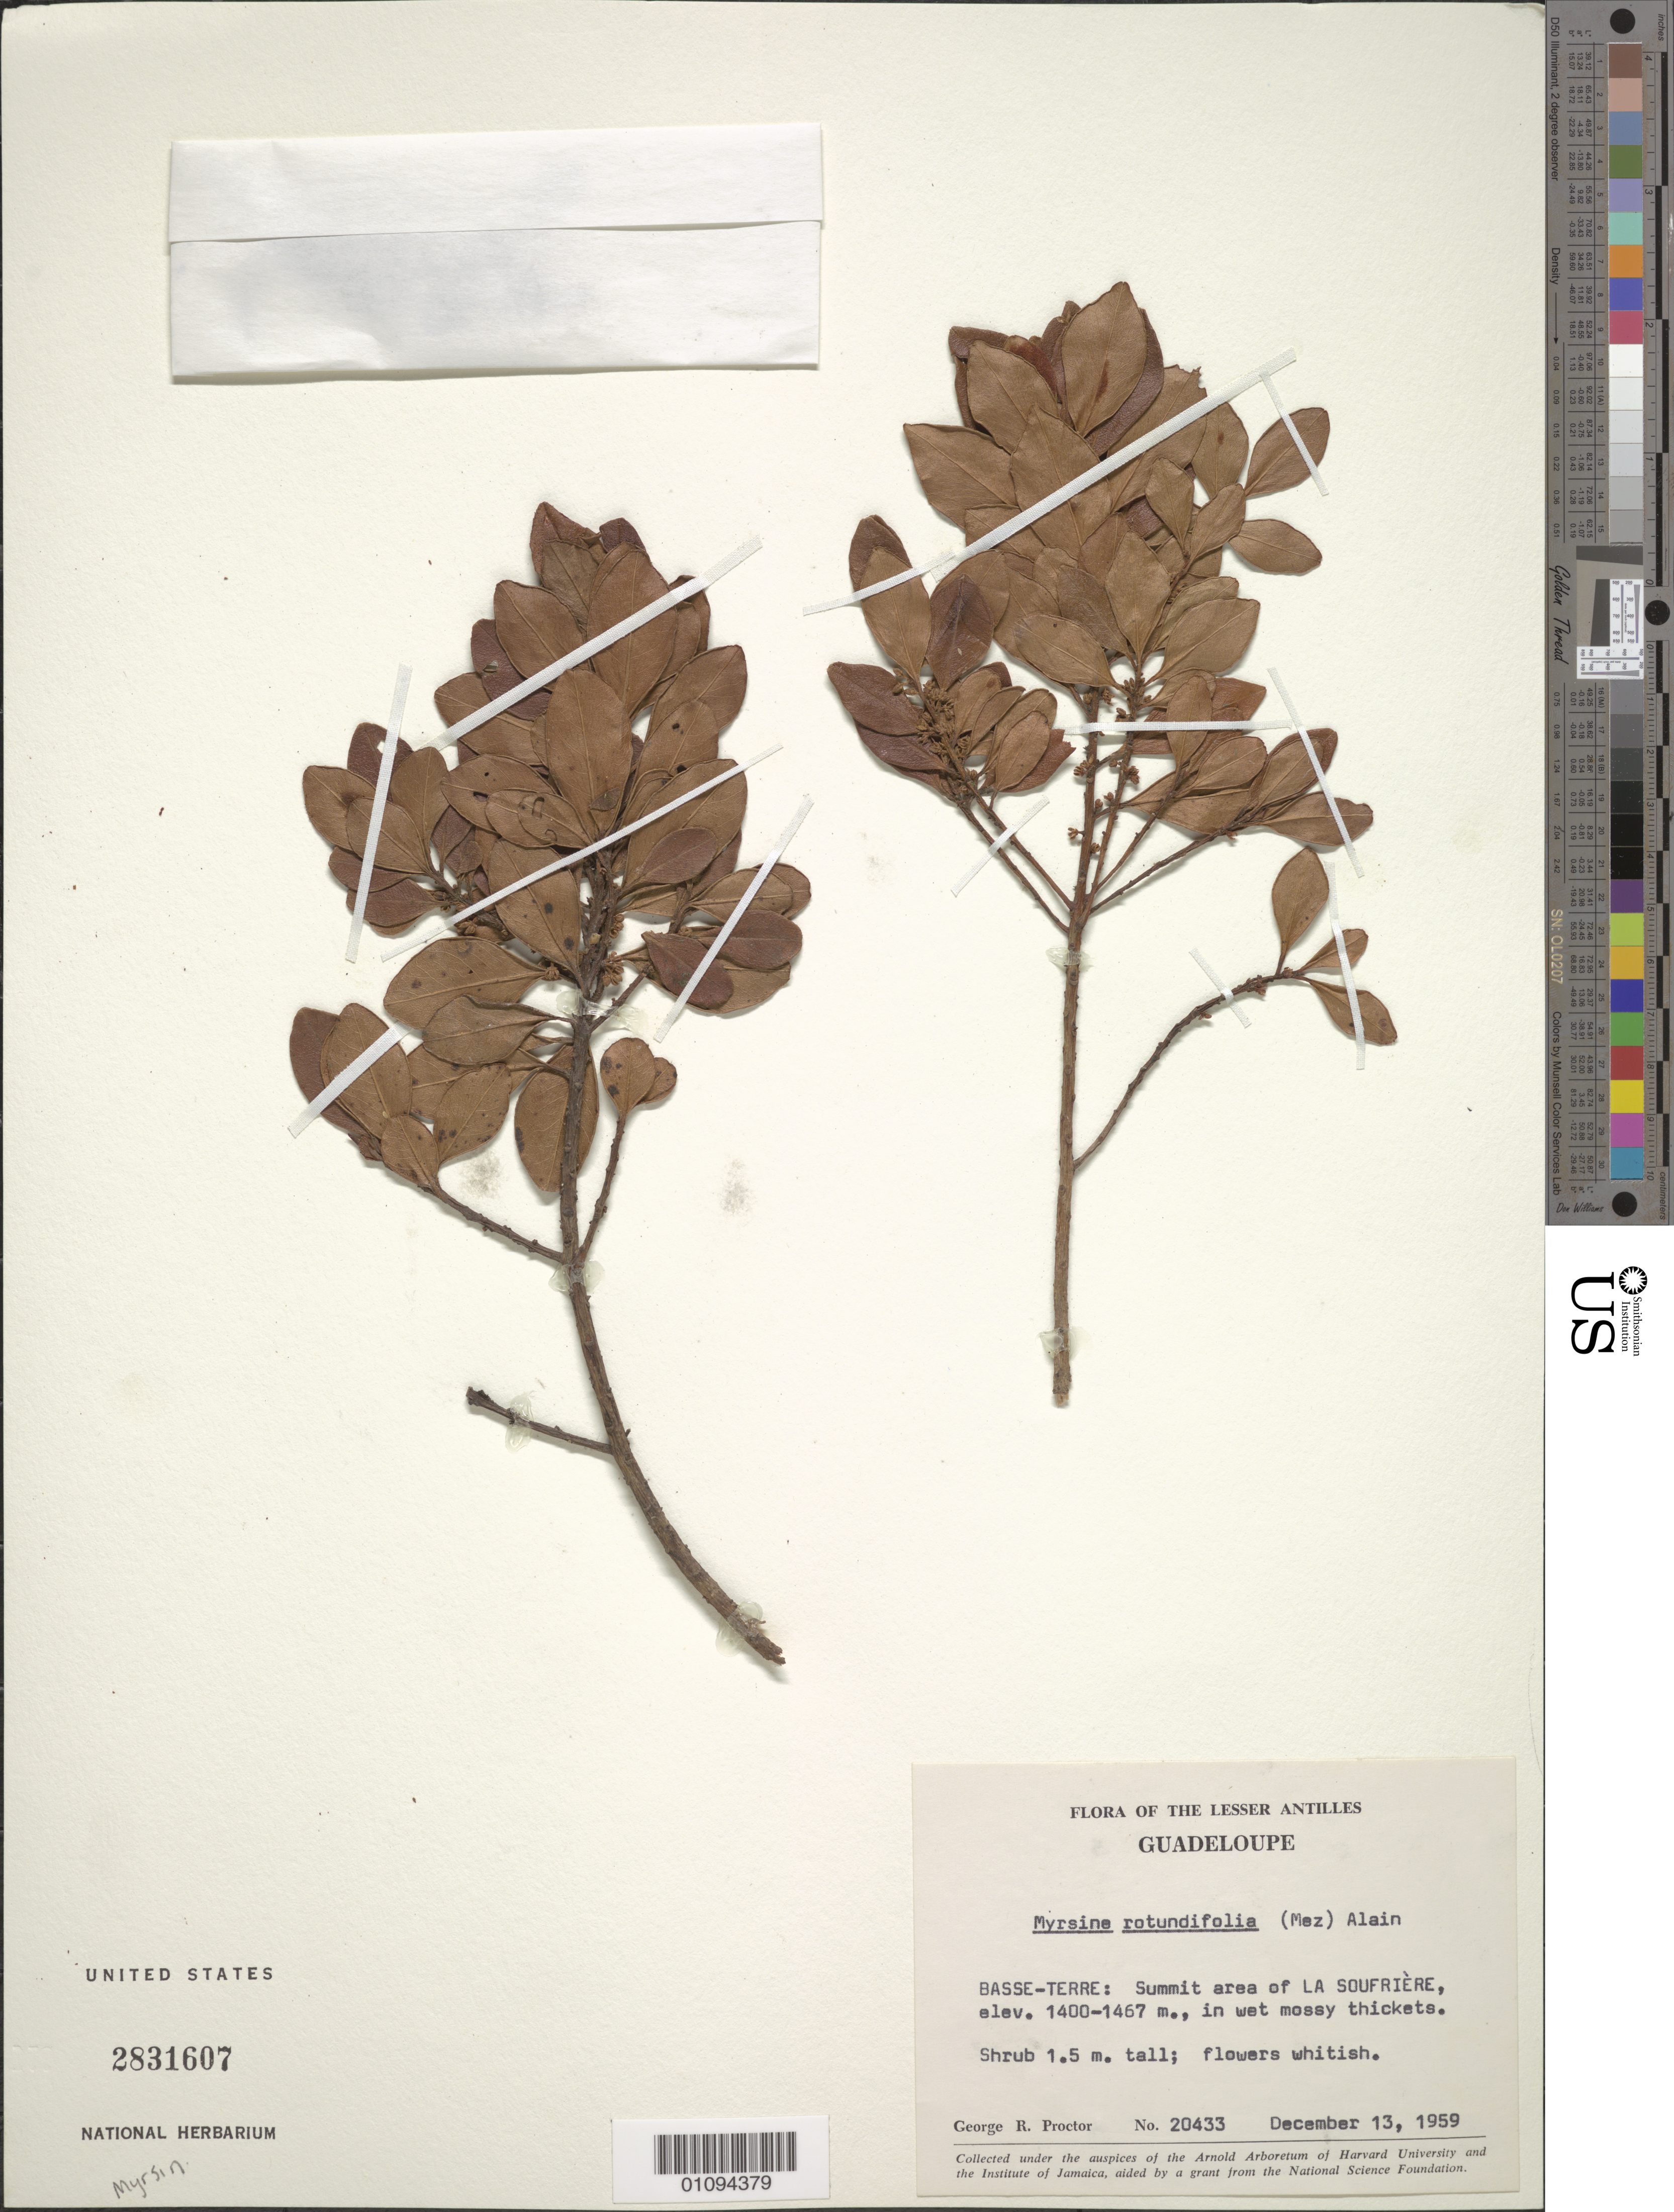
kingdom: Plantae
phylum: Tracheophyta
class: Magnoliopsida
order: Ericales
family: Primulaceae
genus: Myrsine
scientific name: Myrsine rotundifolia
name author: (Mez) Alain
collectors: G. R. Proctor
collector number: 20433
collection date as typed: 13 Dec 1959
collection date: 1959-12-13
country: Guadeloupe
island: Basse Terre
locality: Summit area of La Soufriere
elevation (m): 1400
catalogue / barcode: US 2831607